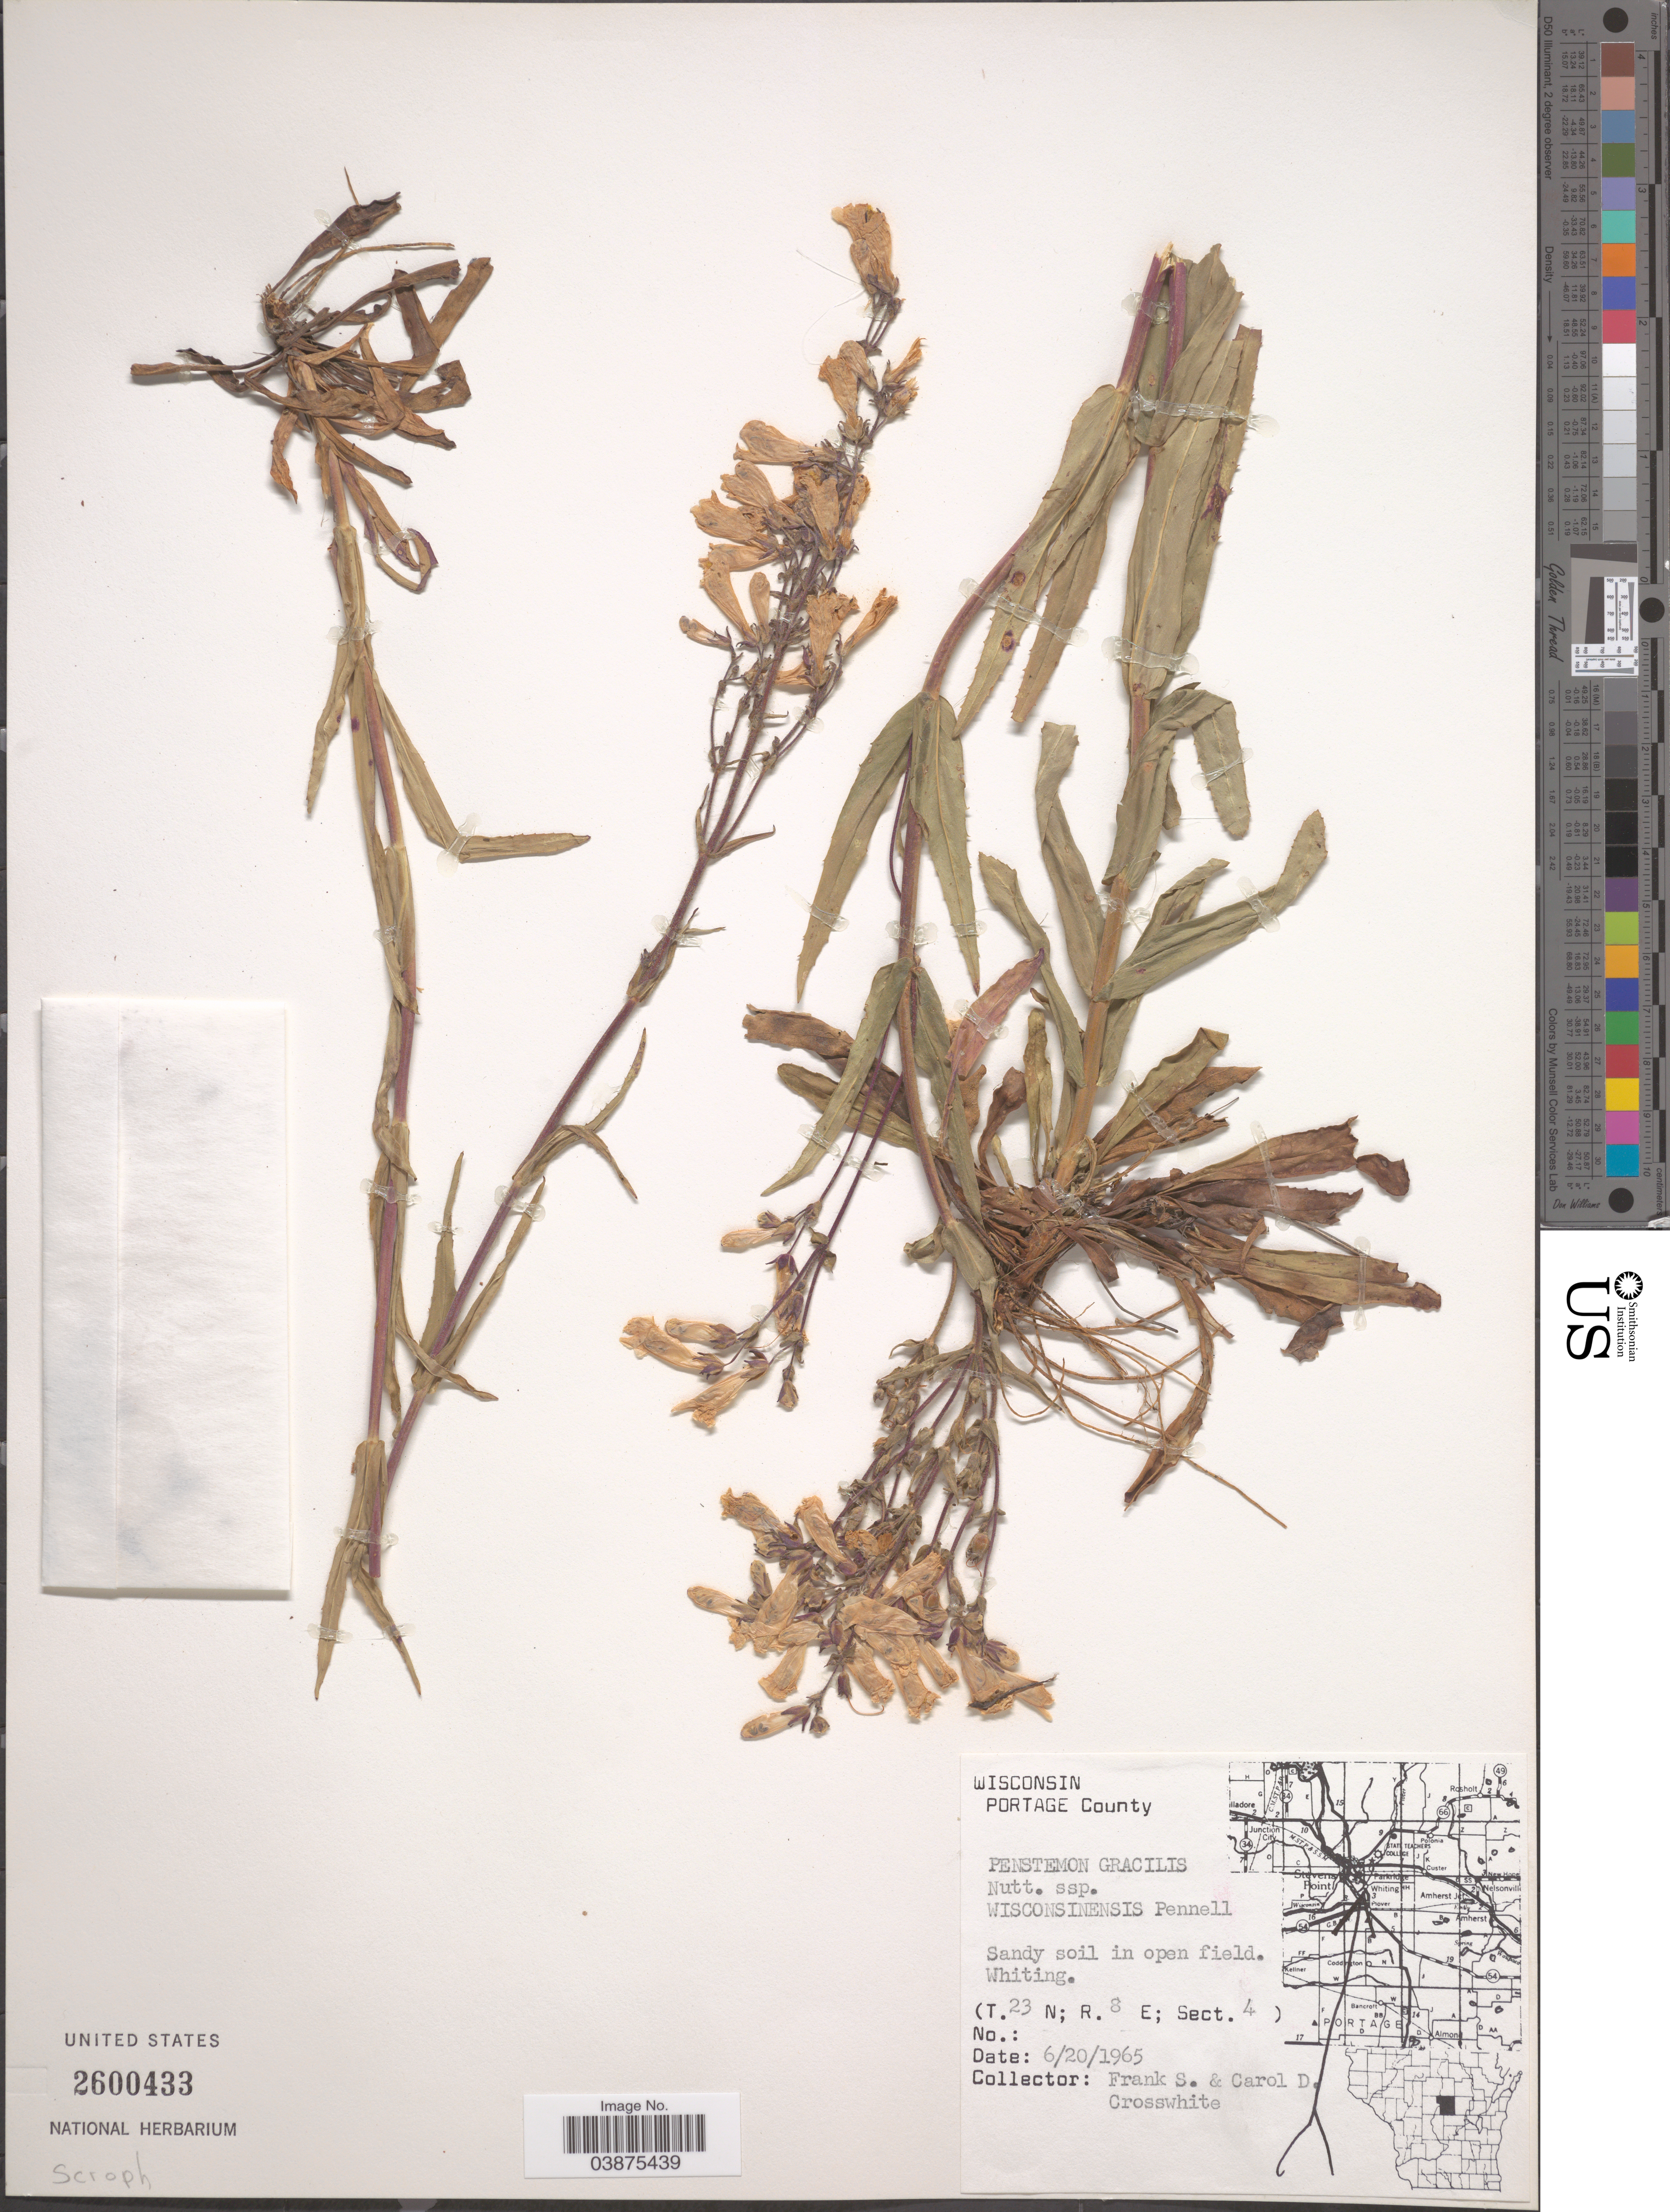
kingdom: Plantae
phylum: Tracheophyta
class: Magnoliopsida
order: Lamiales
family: Plantaginaceae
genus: Penstemon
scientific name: Penstemon gracilis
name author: Nutt.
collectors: F. Crosswhite & C. Crosswhite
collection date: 1965-06-20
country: United States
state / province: Wisconsin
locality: Portage County. (T.23 N; R. 8 E; Sect. 4).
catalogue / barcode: US 2600433